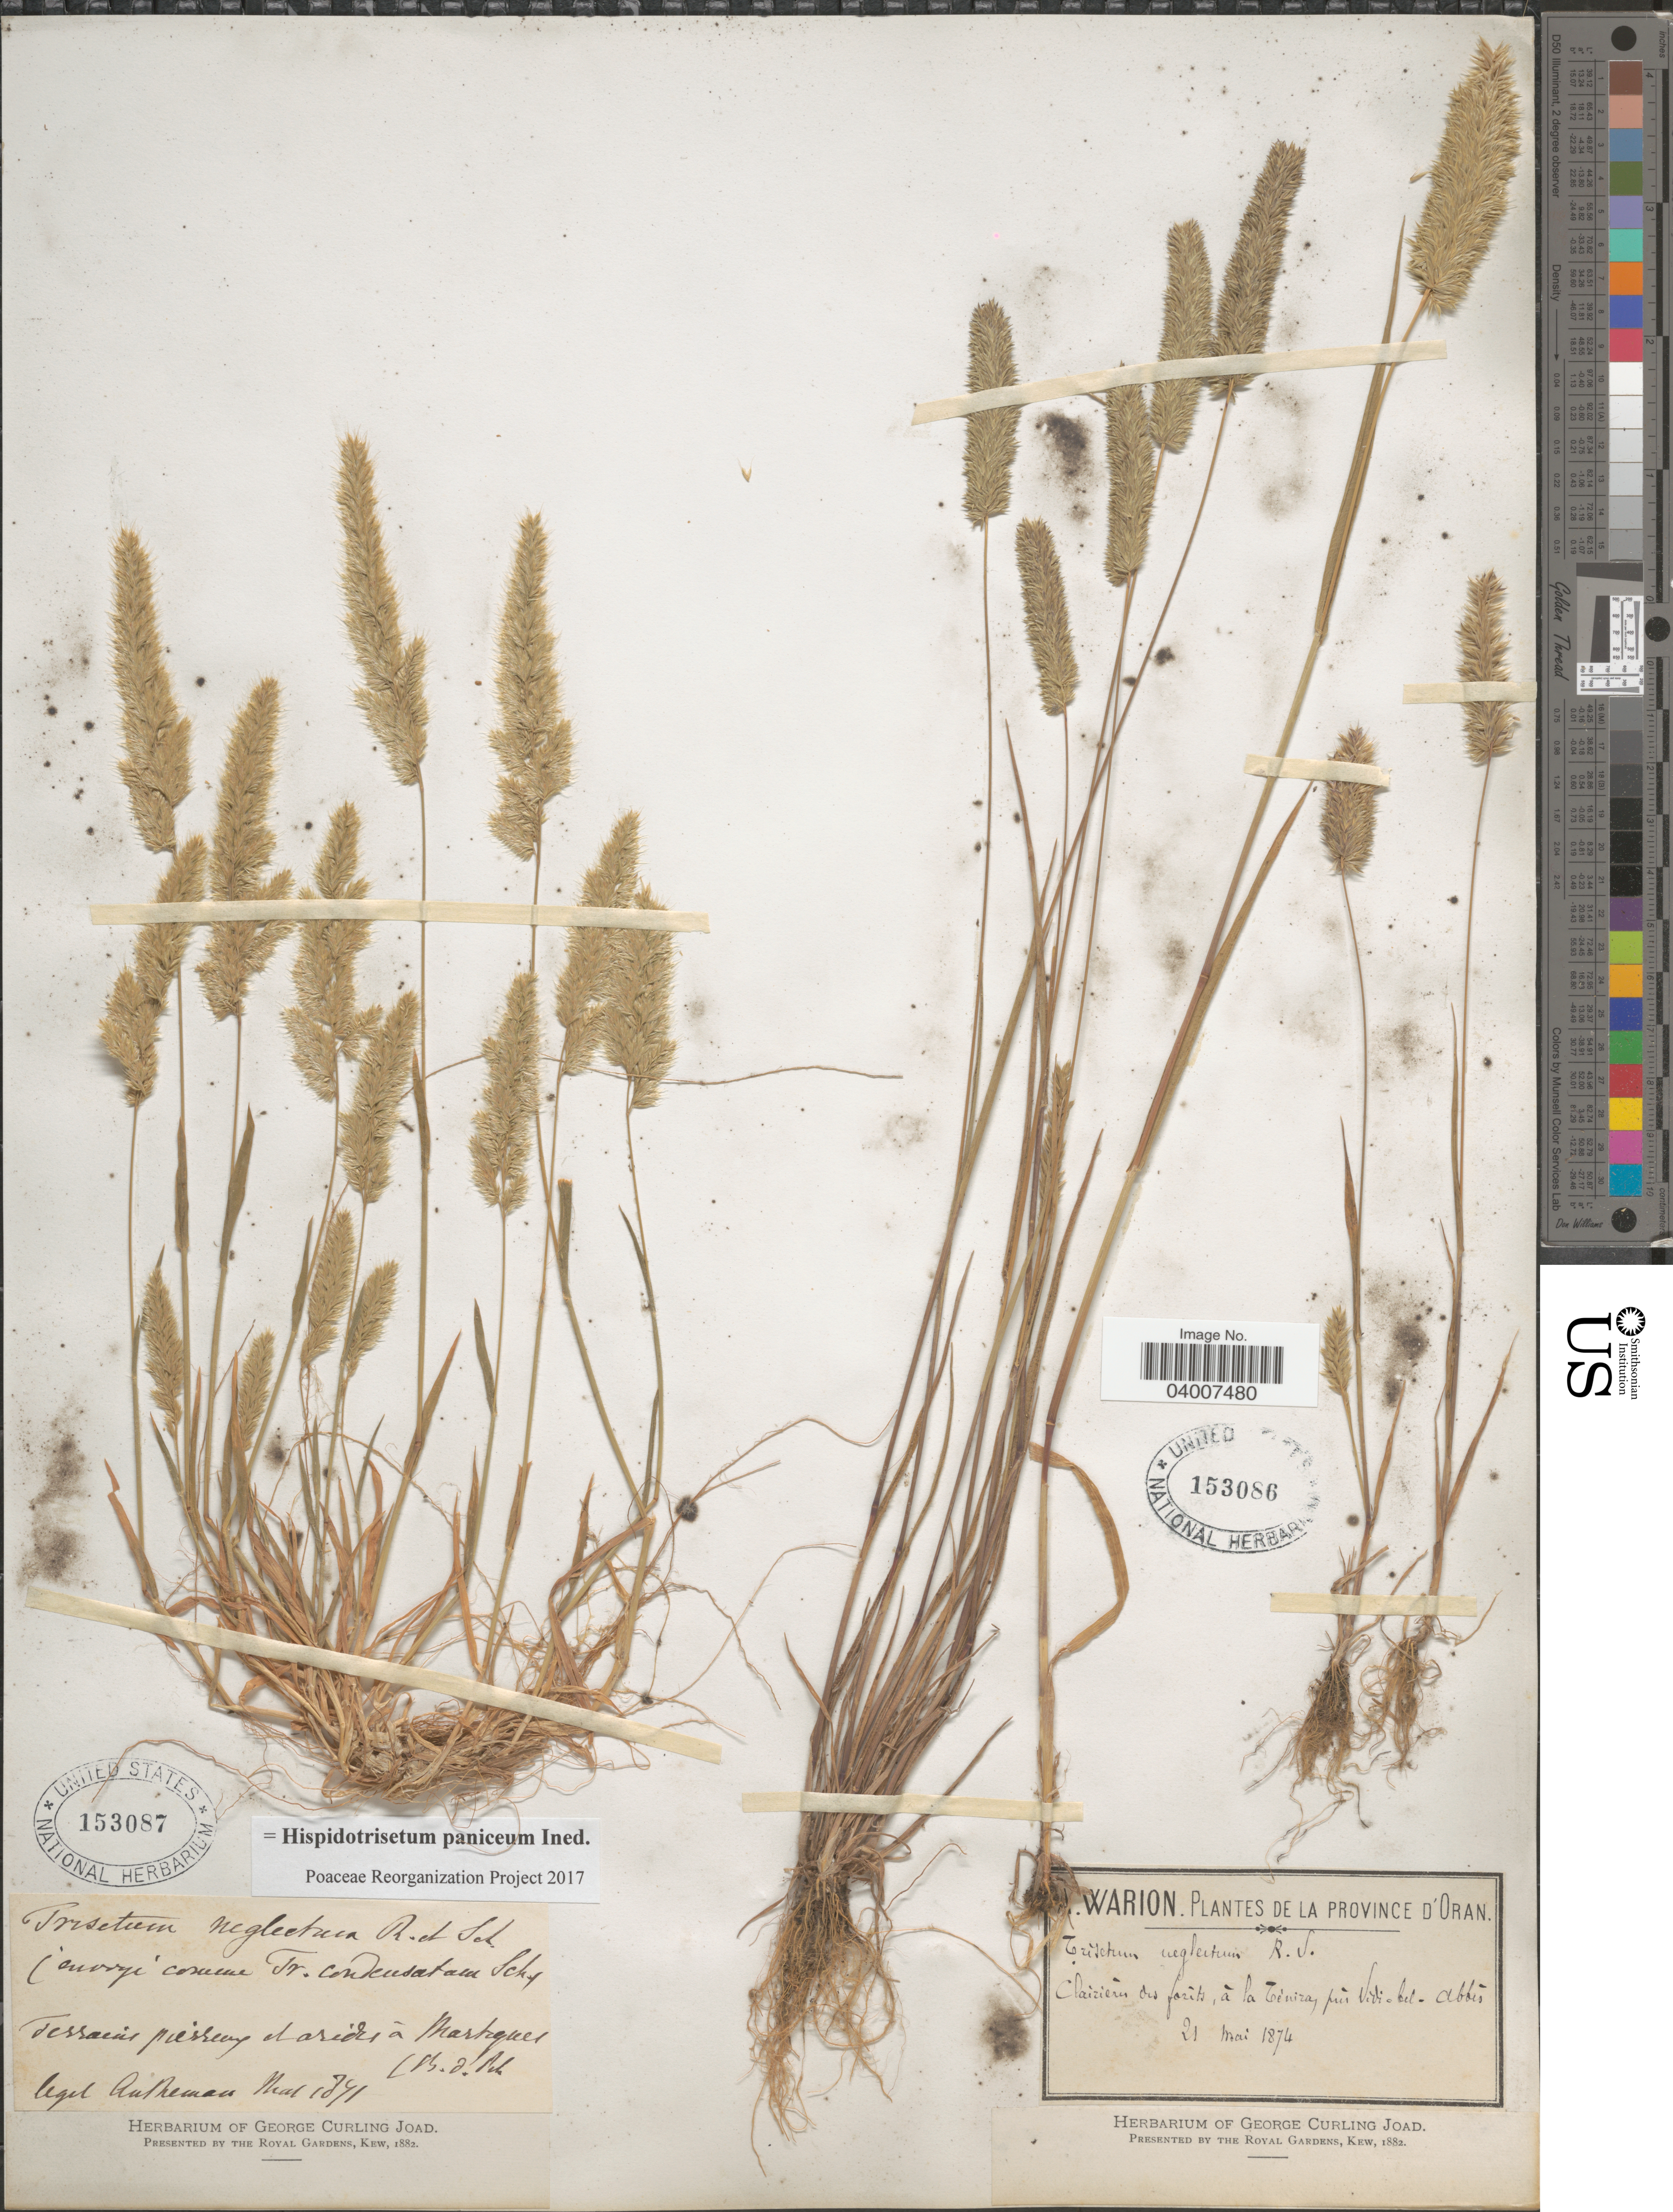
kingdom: Plantae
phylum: Tracheophyta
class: Liliopsida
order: Poales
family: Poaceae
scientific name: Hispidotrisetum paniceum ined.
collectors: Autheman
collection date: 1871-05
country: France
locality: Terrains presseux et arides à Martigues.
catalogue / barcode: US 153087-2